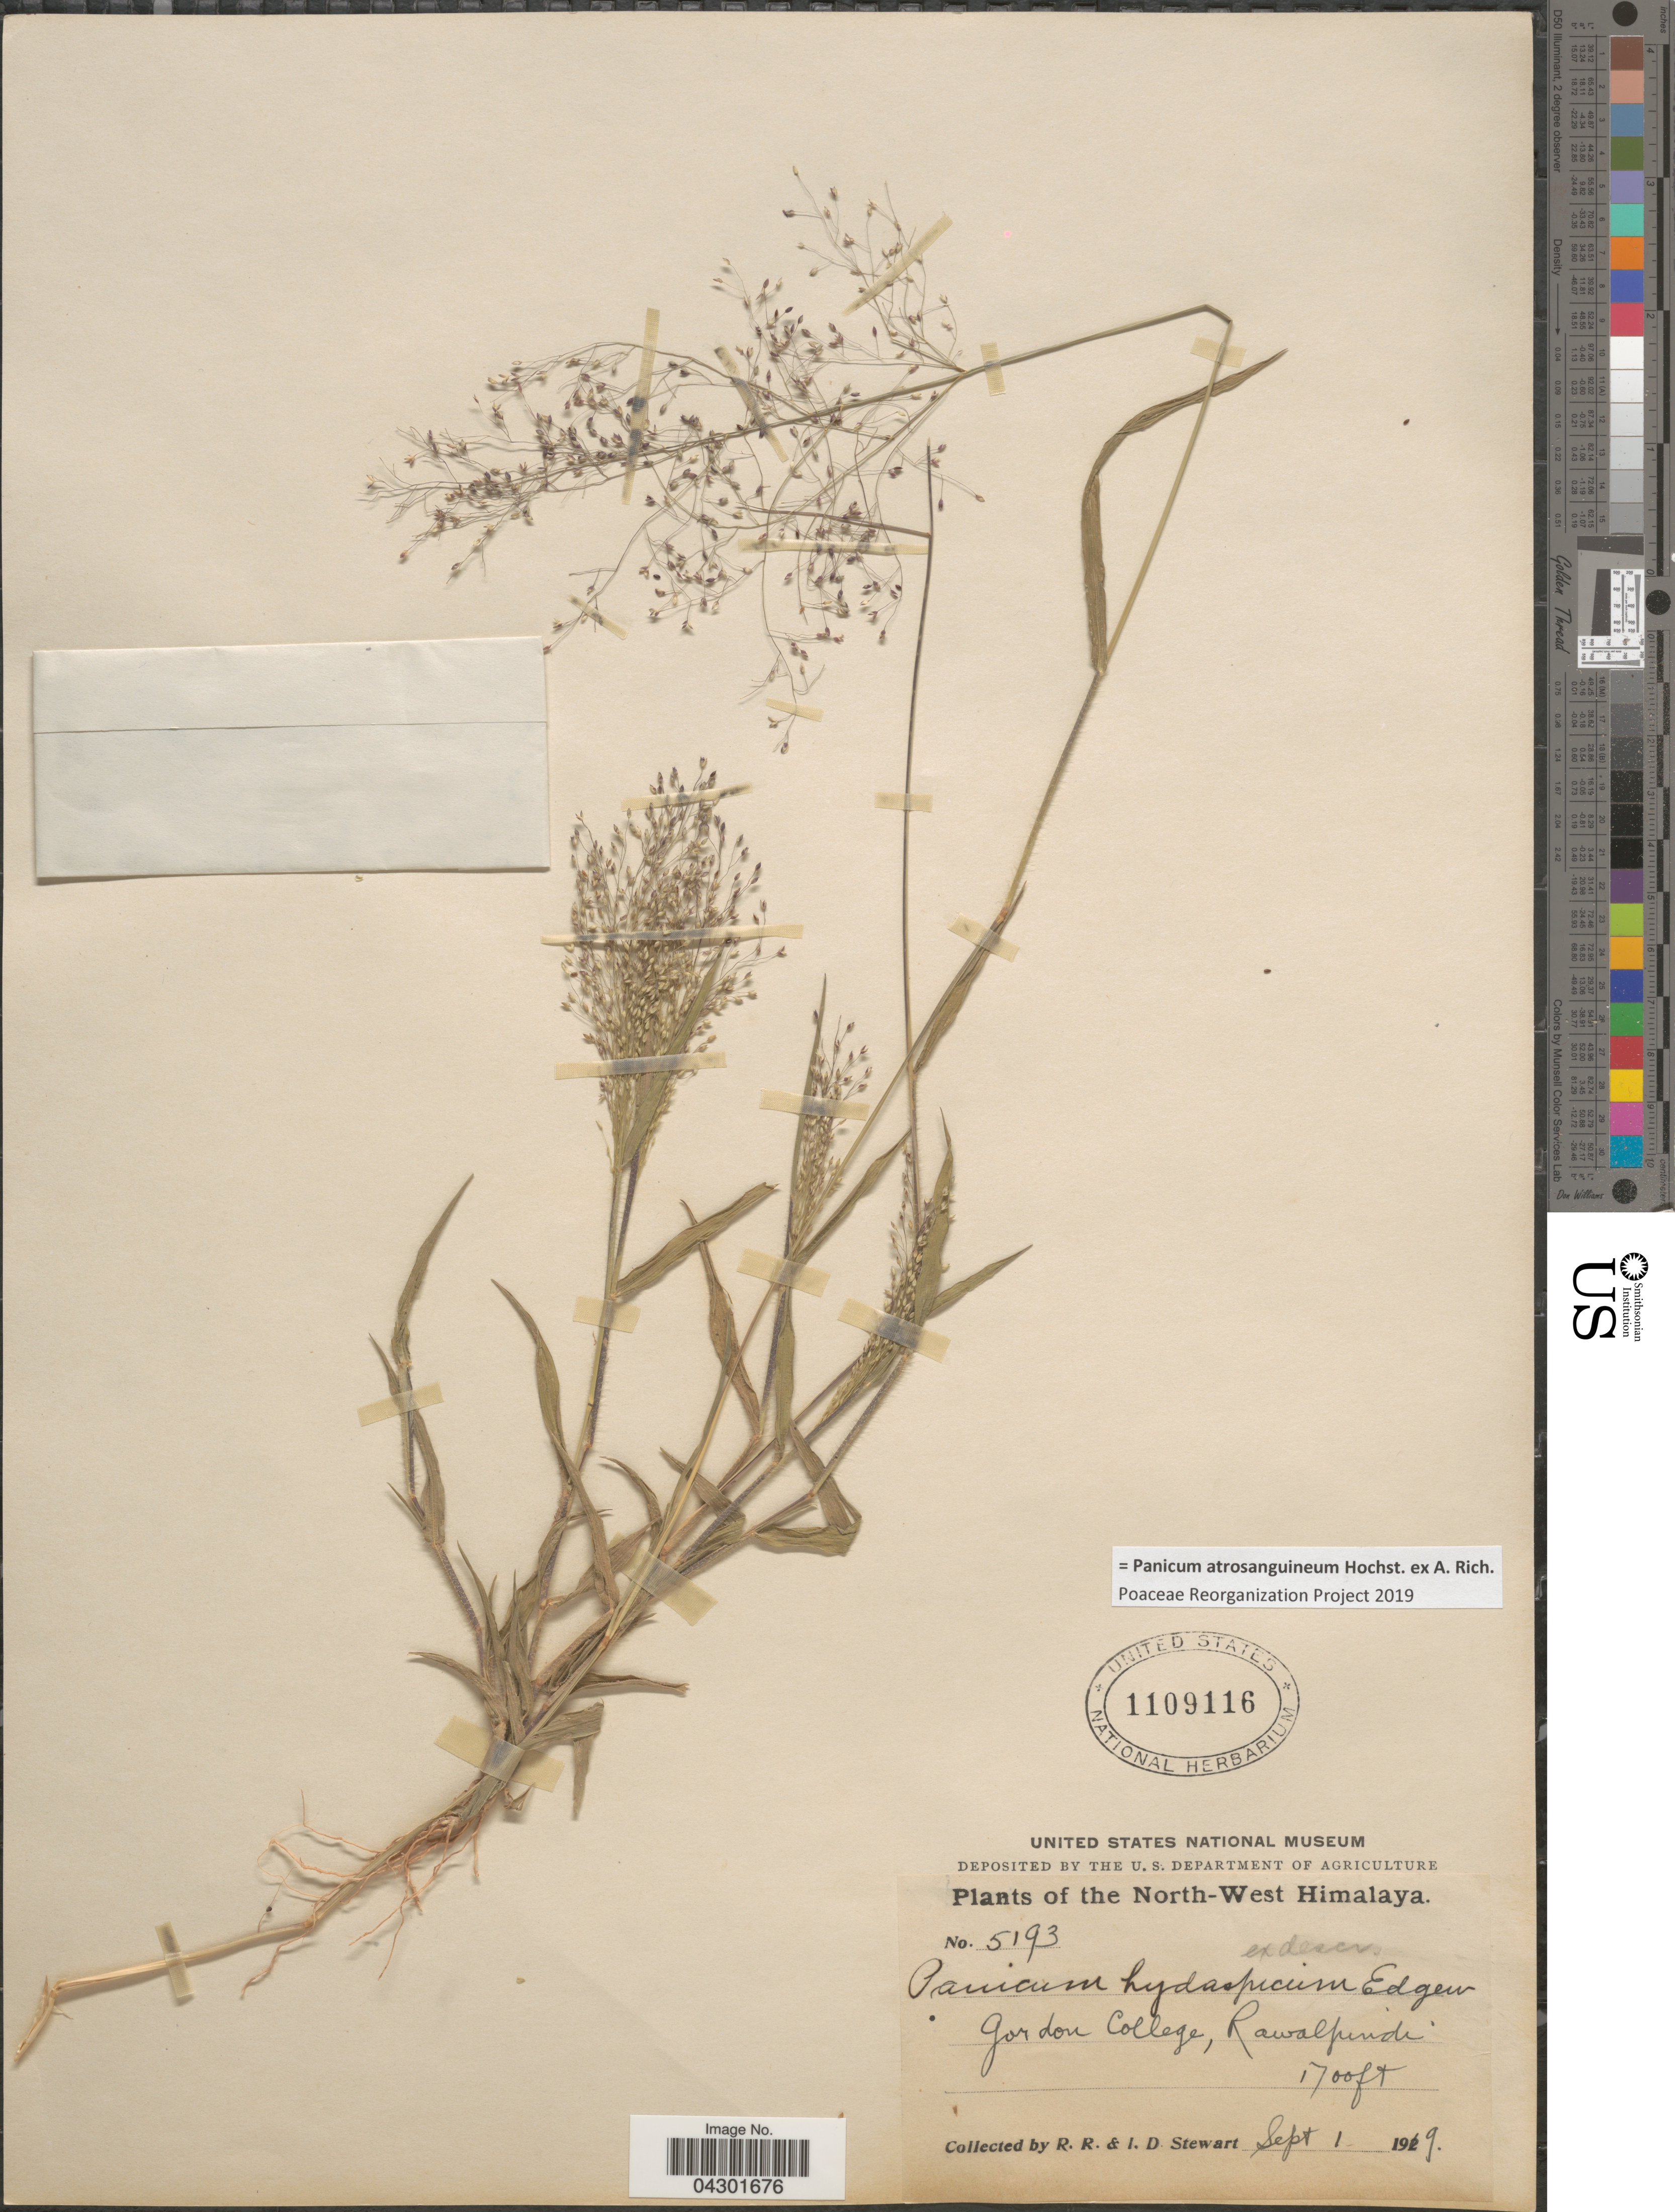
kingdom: Plantae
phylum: Tracheophyta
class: Liliopsida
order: Poales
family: Poaceae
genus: Panicum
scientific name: Panicum atrosanguineum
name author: Hochst. ex A. Rich.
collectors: R. Stewart & I. Stewart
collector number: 5193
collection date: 1919-09-01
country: Pakistan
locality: The North-West Himalaya. Gordon College, Rawalpindi.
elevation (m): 518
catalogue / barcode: US 1109116